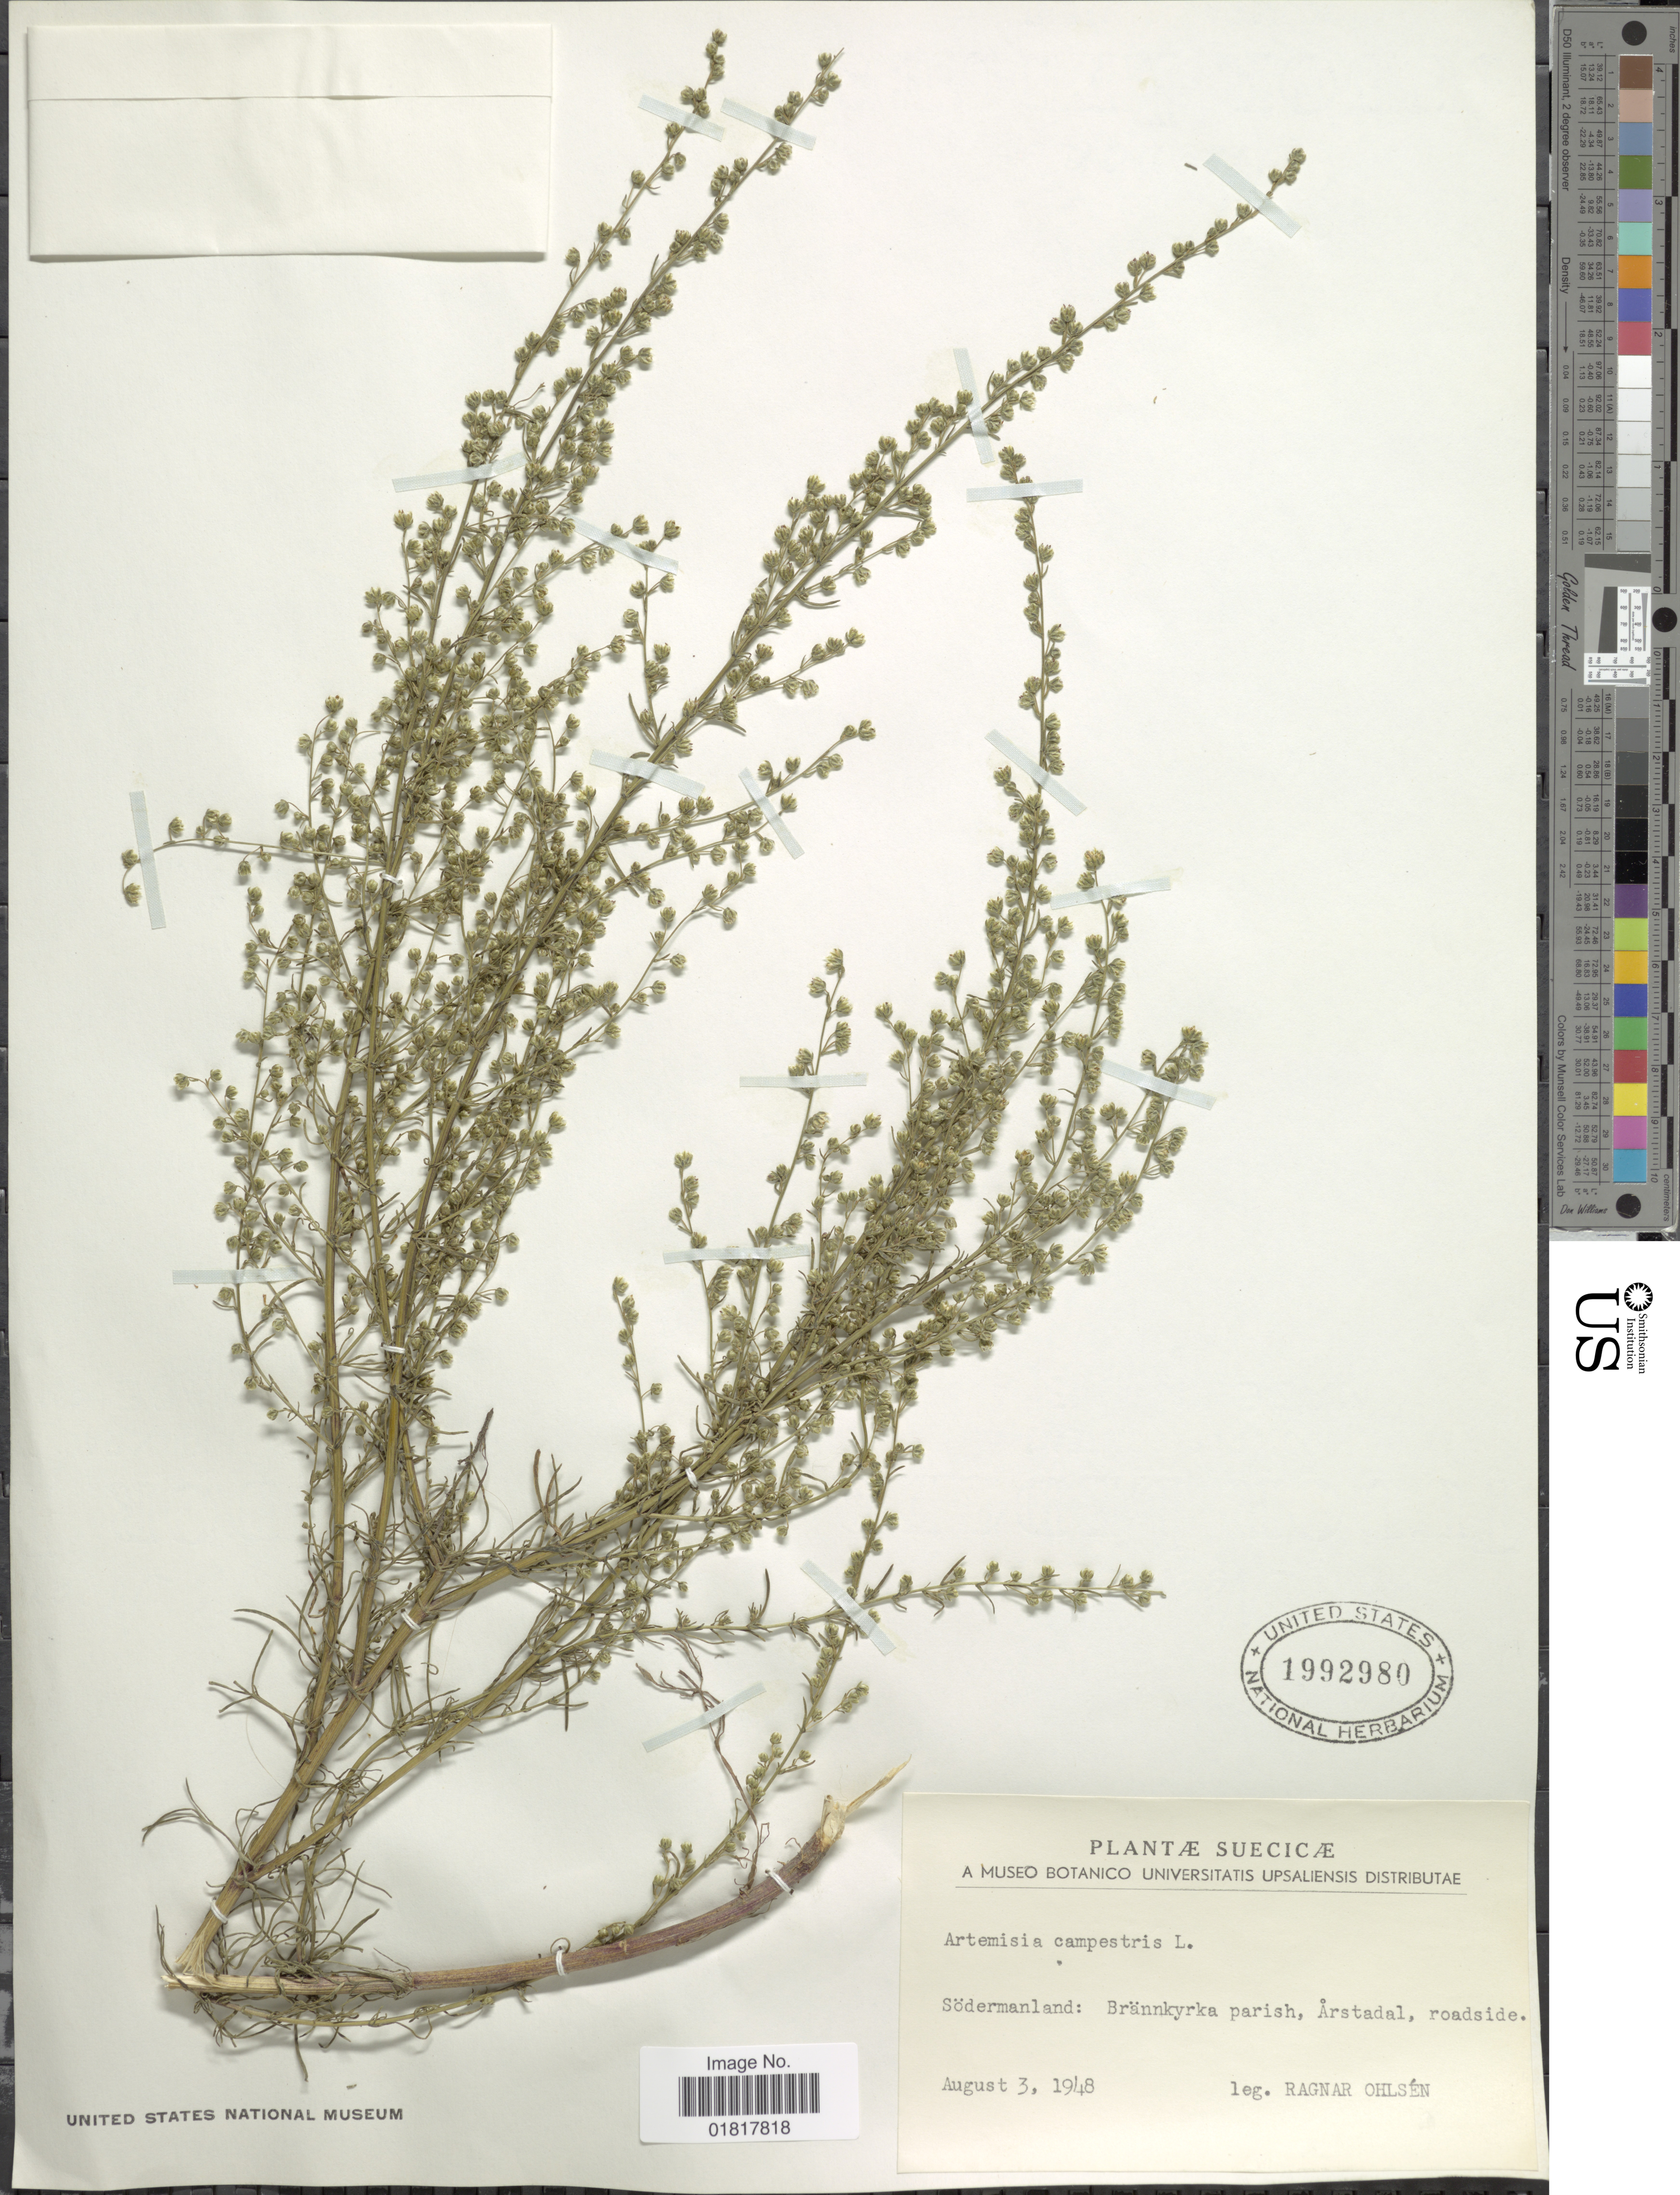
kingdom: Plantae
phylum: Tracheophyta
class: Magnoliopsida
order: Asterales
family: Asteraceae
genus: Artemisia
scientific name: Artemisia campestris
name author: L.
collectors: R. Ohlsen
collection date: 1948-08-03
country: Sweden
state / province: Sodermanland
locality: Brännkyrka parish, Årstadal, roadside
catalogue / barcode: US 1992980